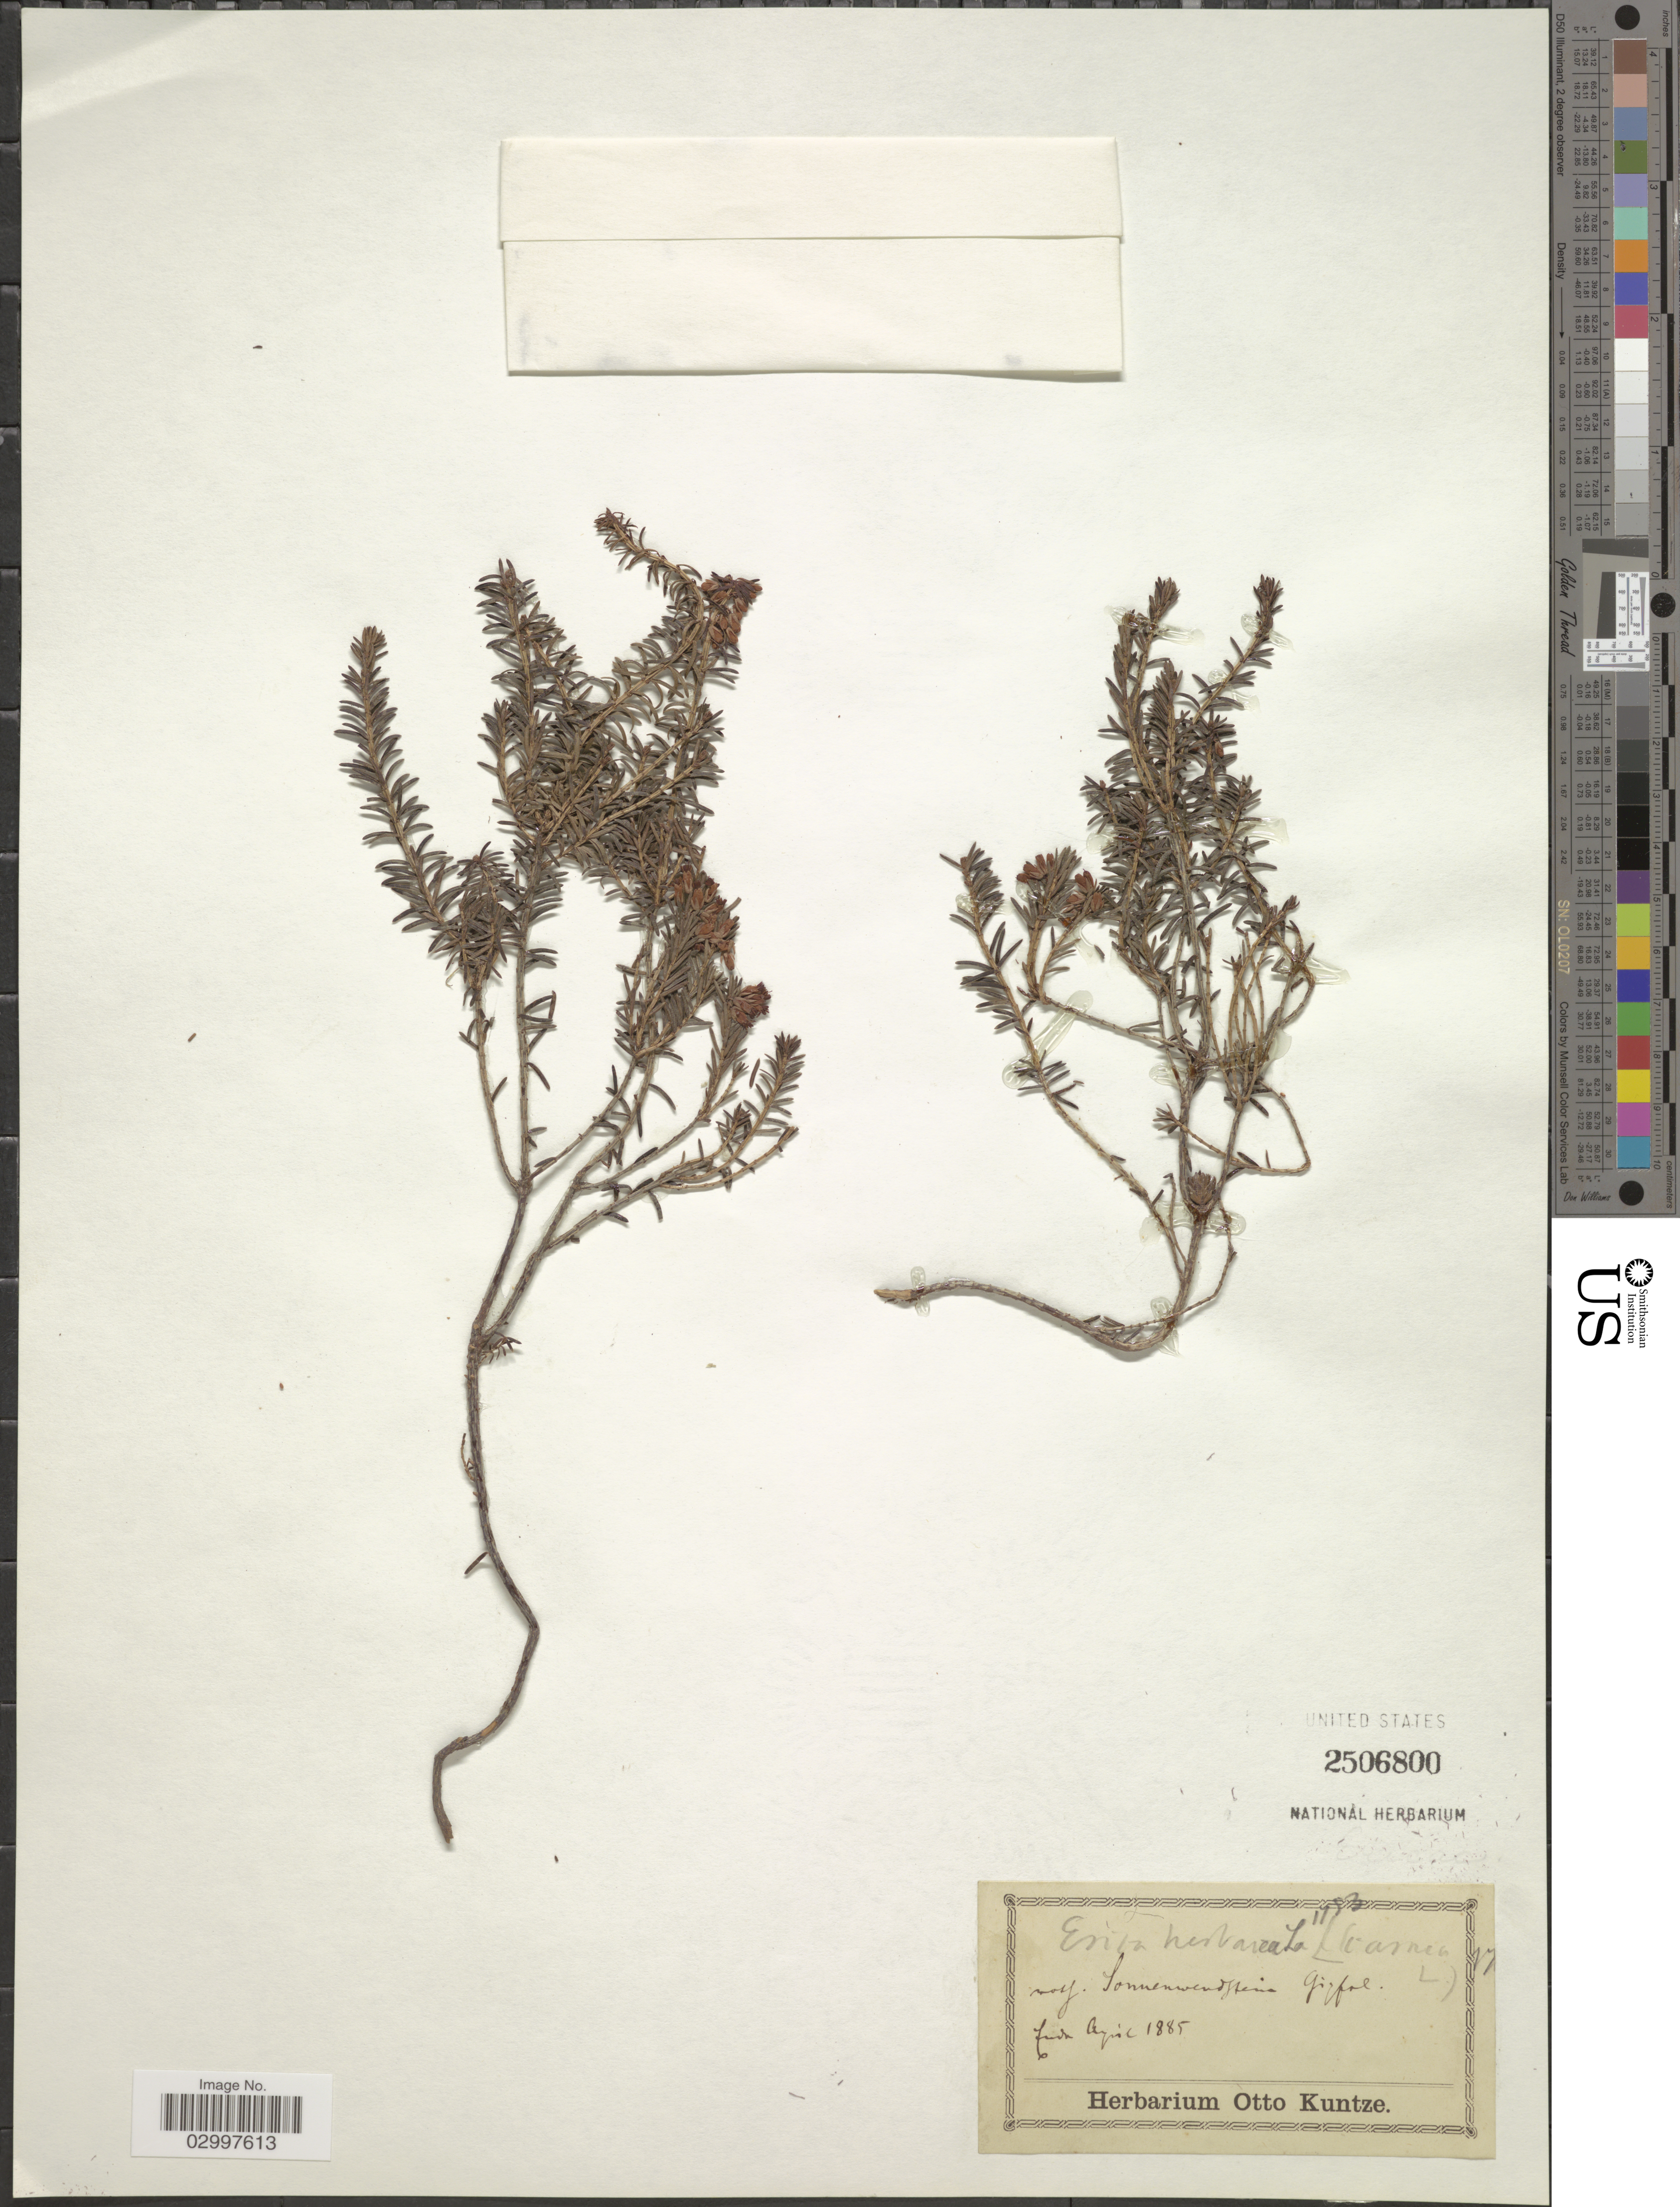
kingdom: Plantae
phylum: Tracheophyta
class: Magnoliopsida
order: Ericales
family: Ericaceae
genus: Erica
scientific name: Erica carnea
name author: L.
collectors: ex herb. Otto Kuntze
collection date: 1885-04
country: Germany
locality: Moss. Sonnenwendstein Gipfel.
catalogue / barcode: US 2506800